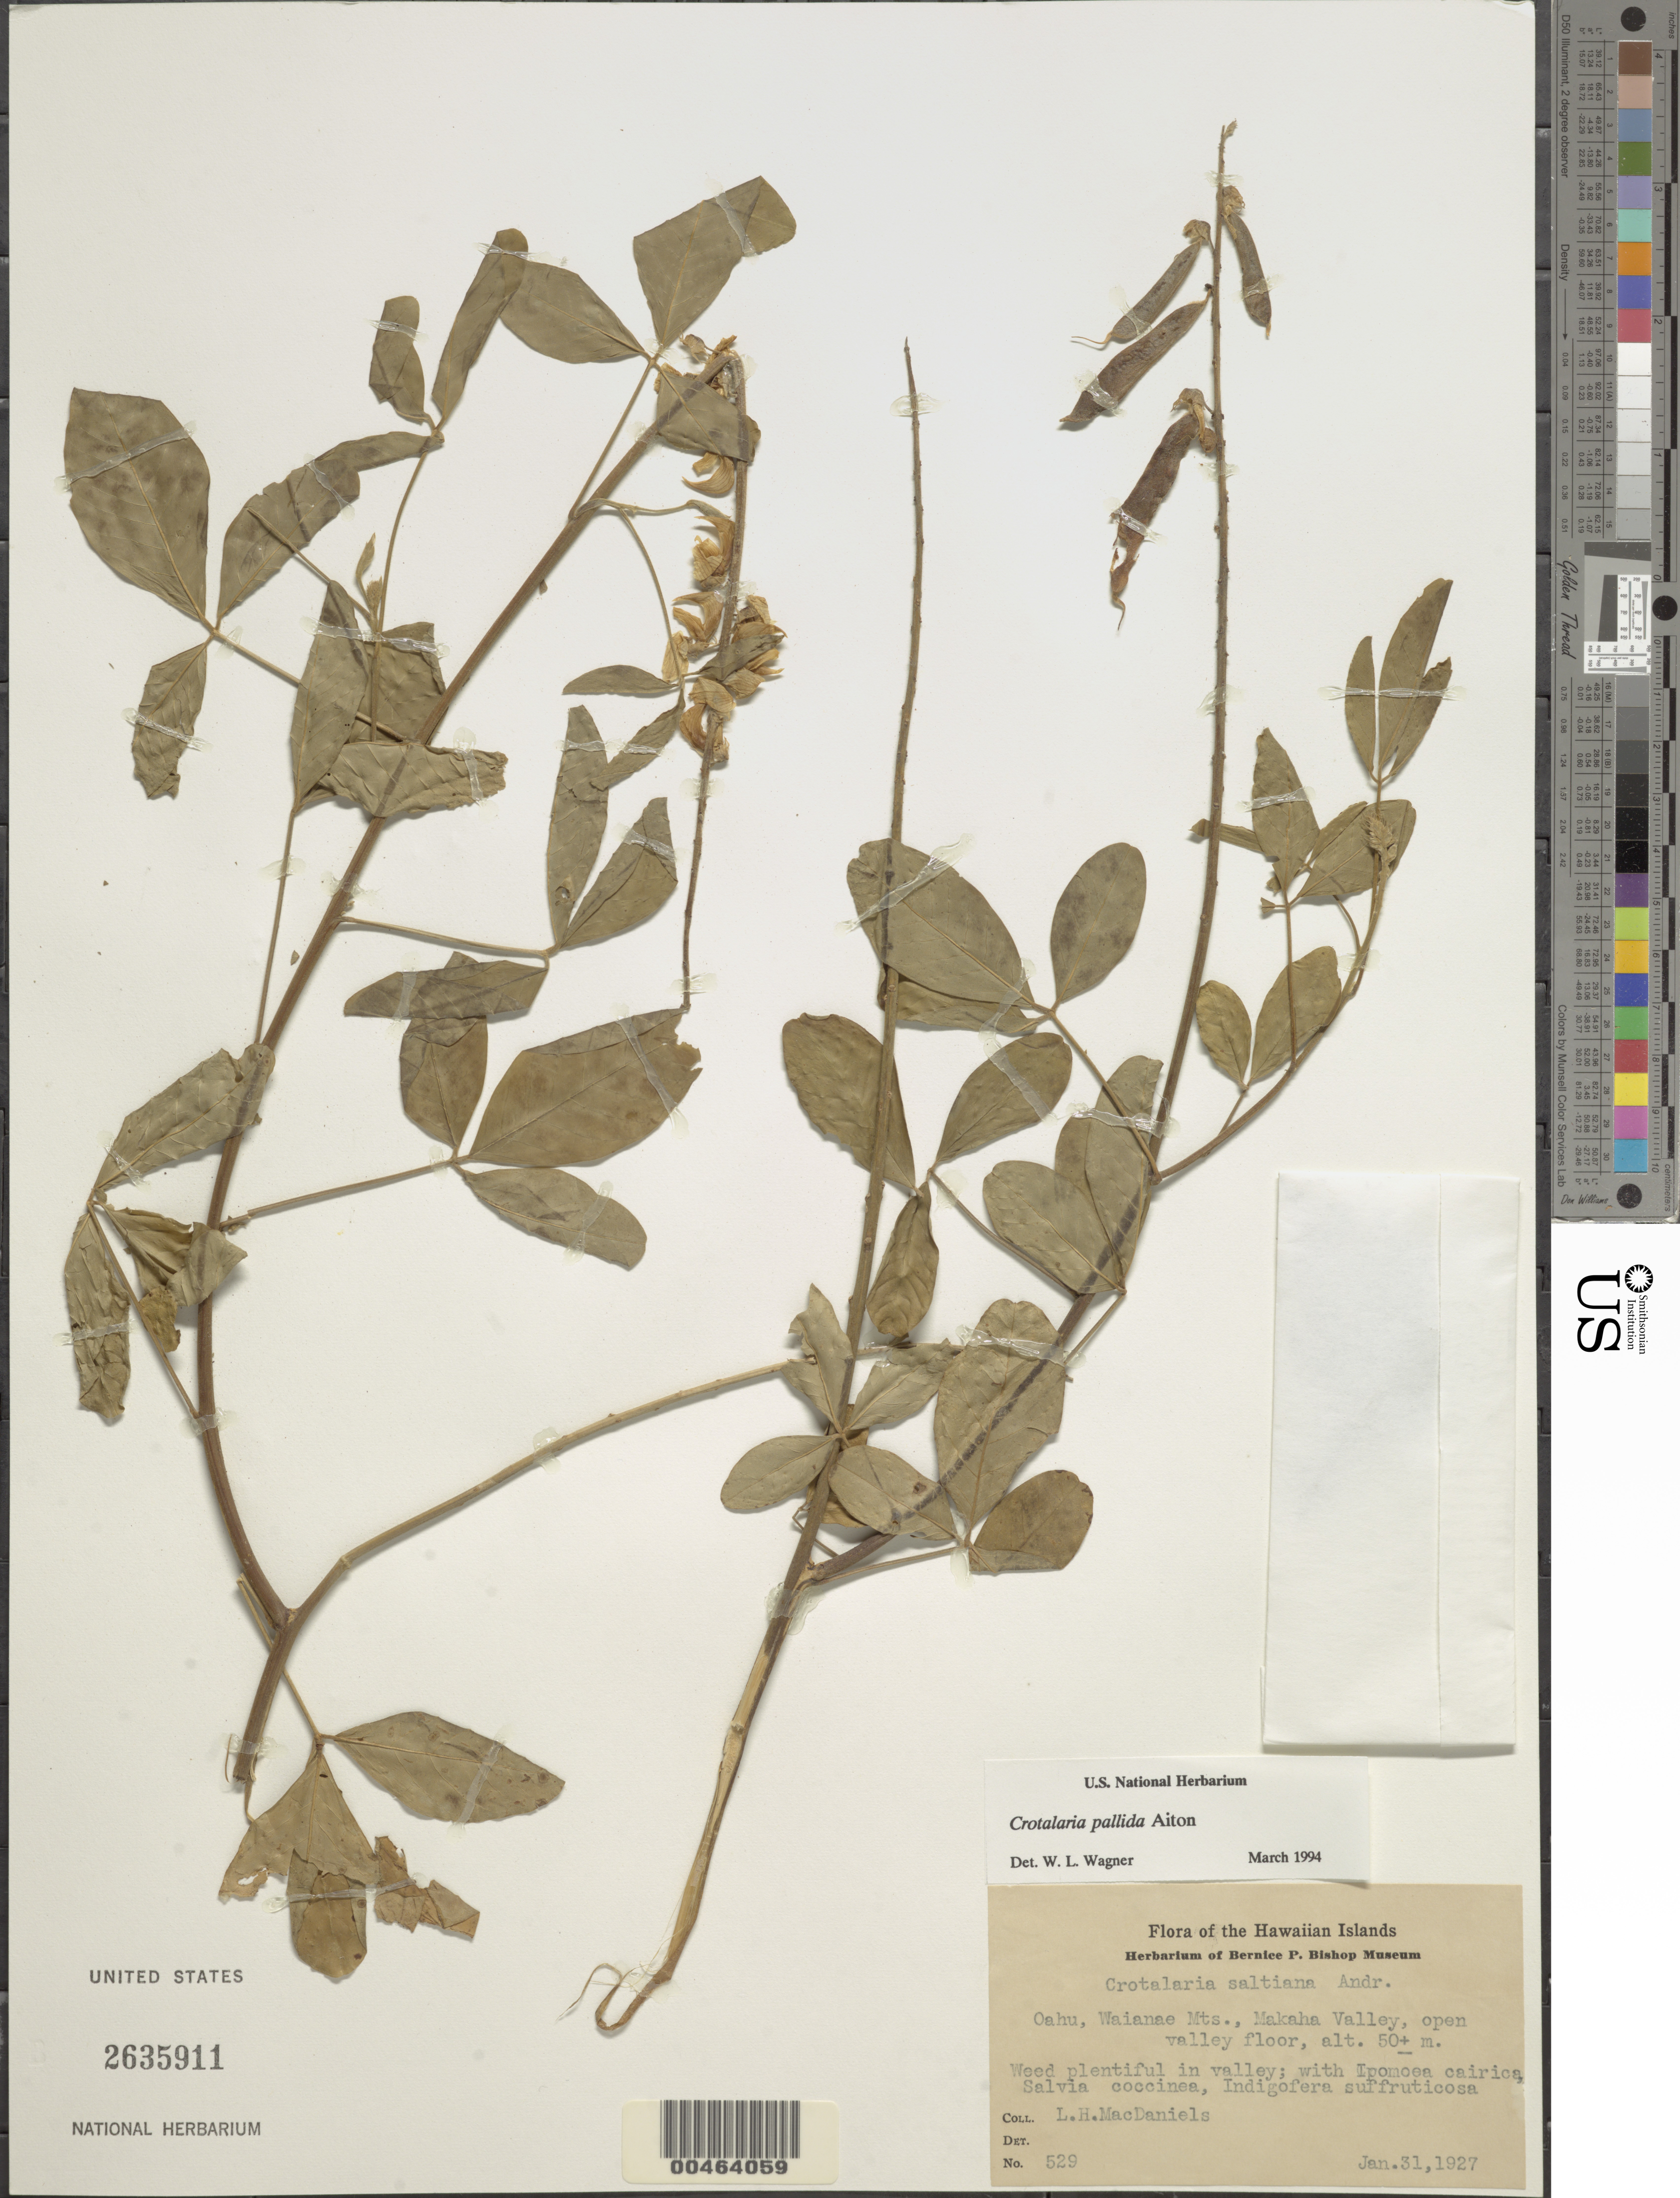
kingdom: Plantae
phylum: Tracheophyta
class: Magnoliopsida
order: Fabales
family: Fabaceae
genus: Crotalaria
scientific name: Crotalaria pallida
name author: Aiton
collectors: L. MacDaniels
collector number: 529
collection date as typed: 31 Jan 1927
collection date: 1927-01-31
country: United States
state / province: Hawaii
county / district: Honolulu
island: Oahu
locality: Waianae Mts., Makaha Valley.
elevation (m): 50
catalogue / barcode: US 2635911